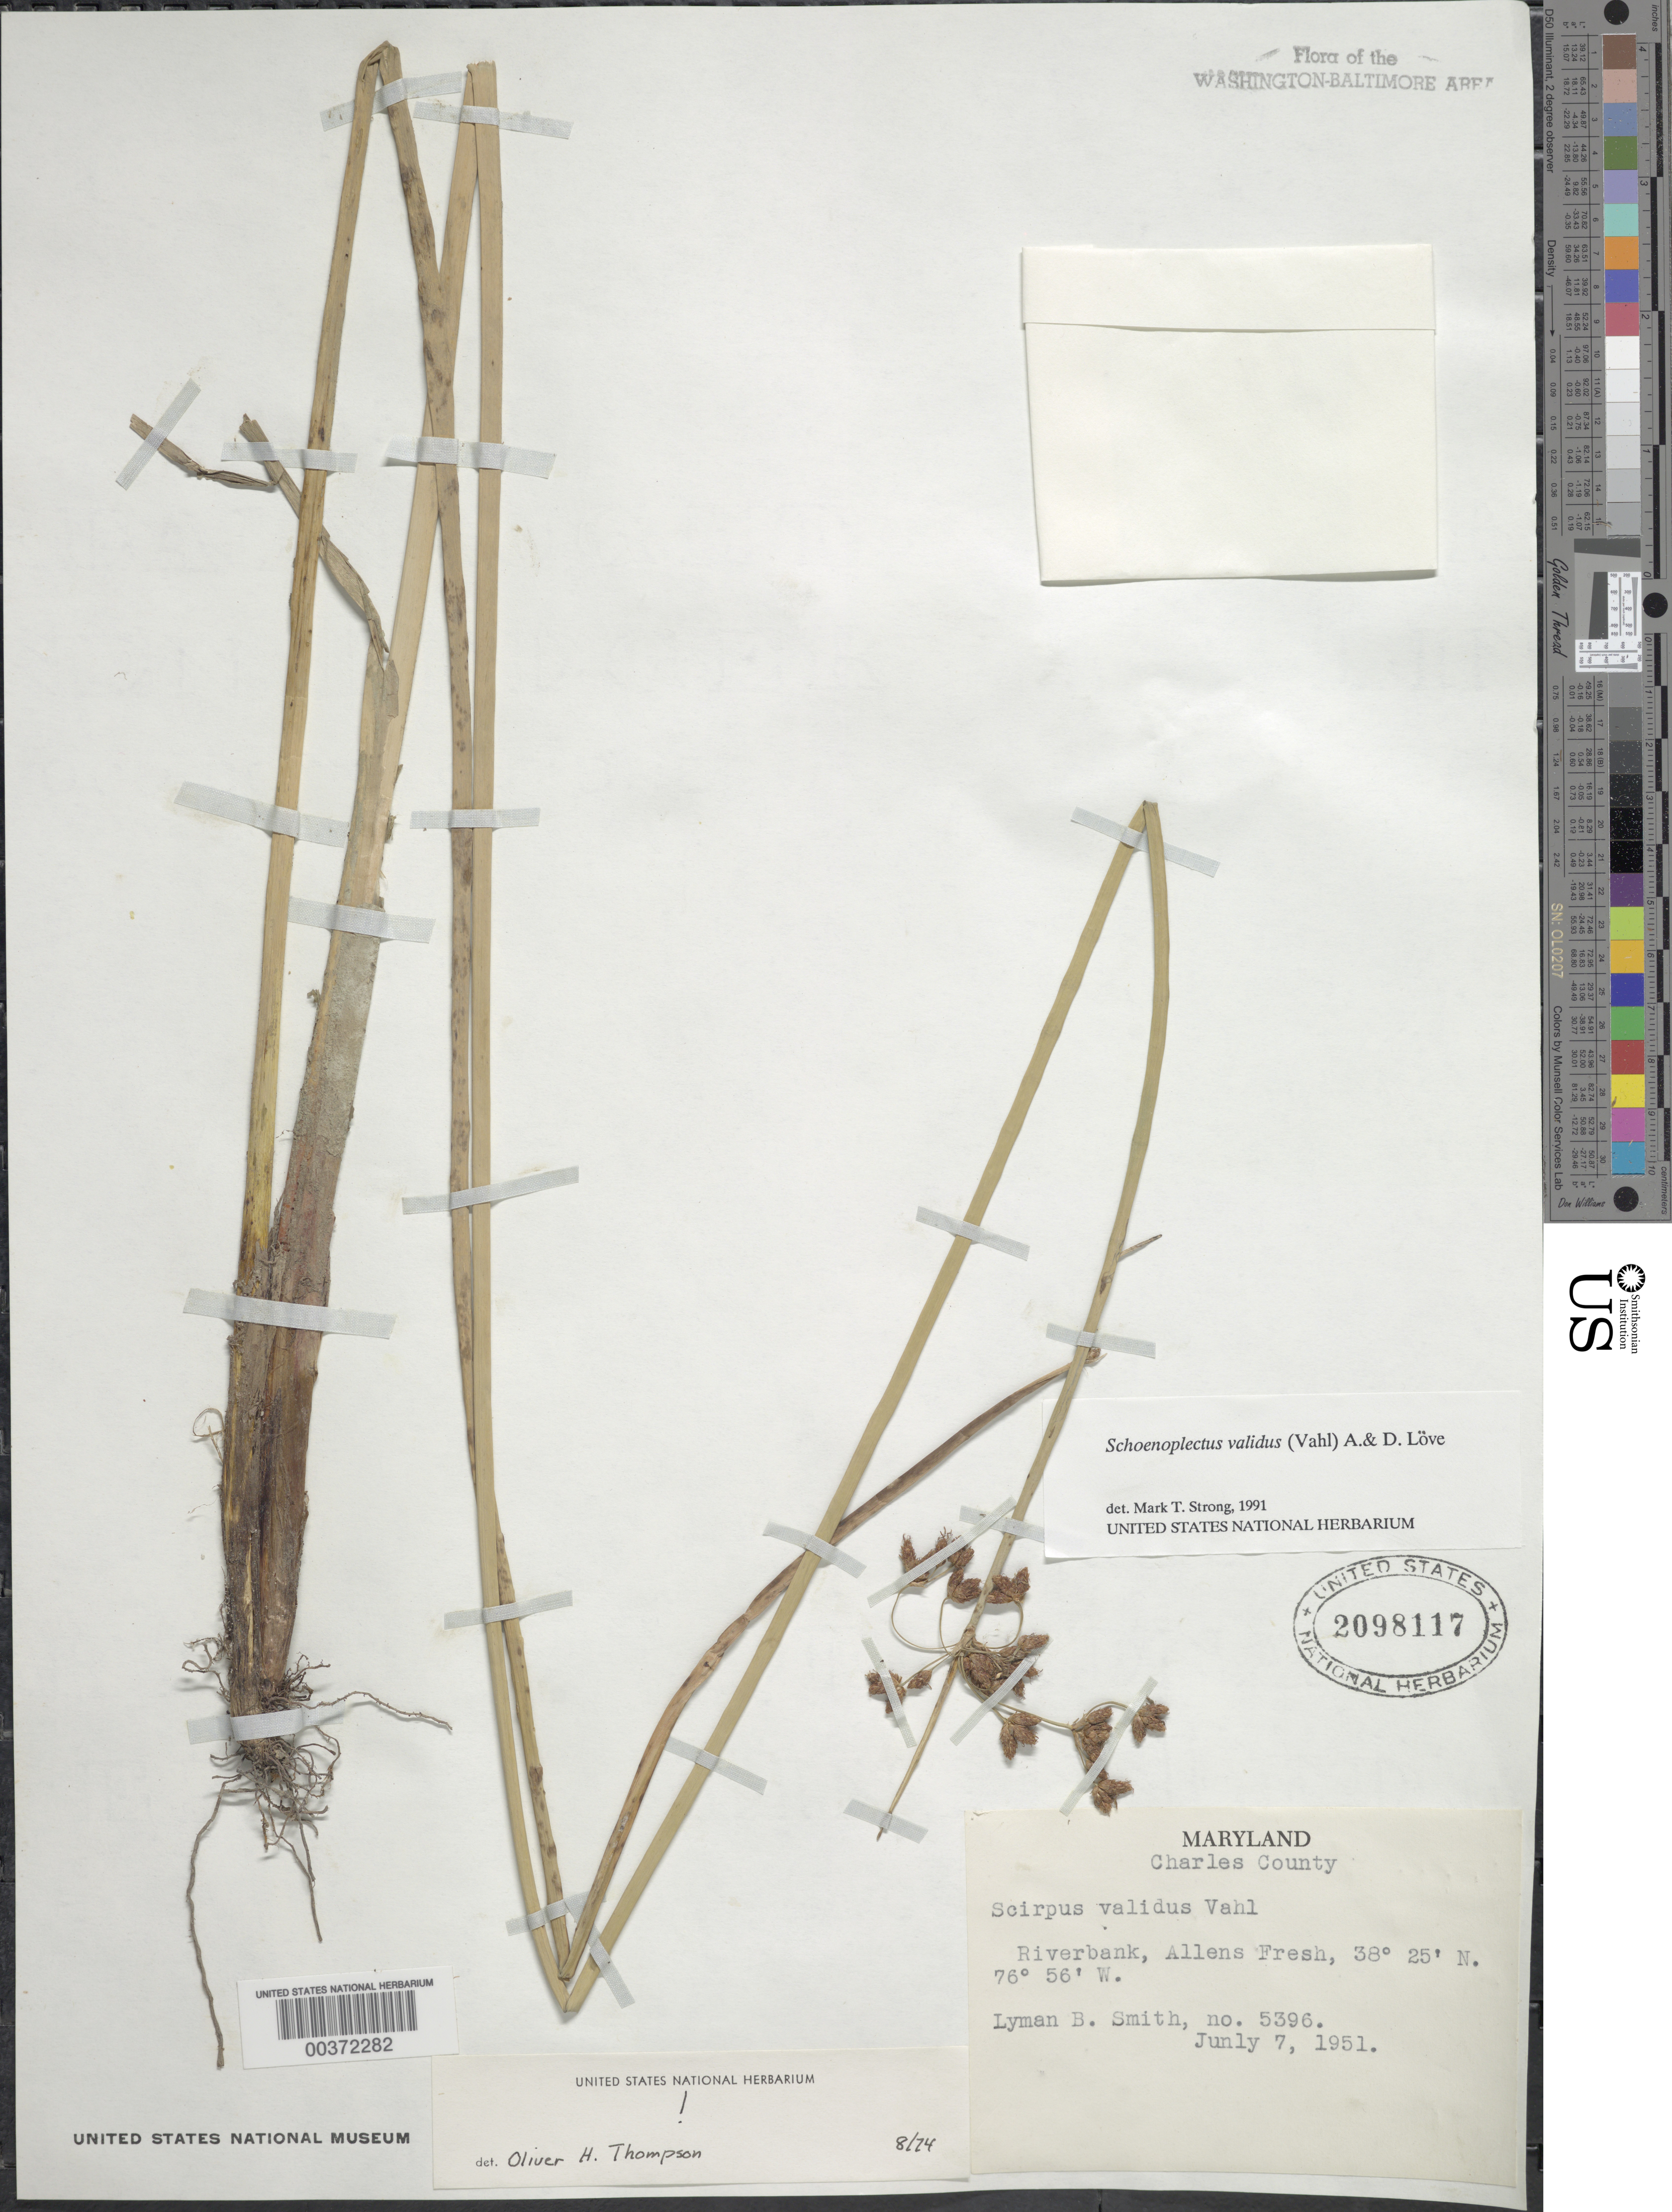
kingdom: Plantae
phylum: Tracheophyta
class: Liliopsida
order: Poales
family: Cyperaceae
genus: Schoenoplectus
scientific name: Schoenoplectus validus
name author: (Vahl) Á. Löve & D. Löve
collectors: E. P. Killip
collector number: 5396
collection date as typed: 07 Jul 1951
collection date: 1951-07-07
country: United States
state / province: Maryland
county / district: Charles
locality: Allens Fresh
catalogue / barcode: US 2098117